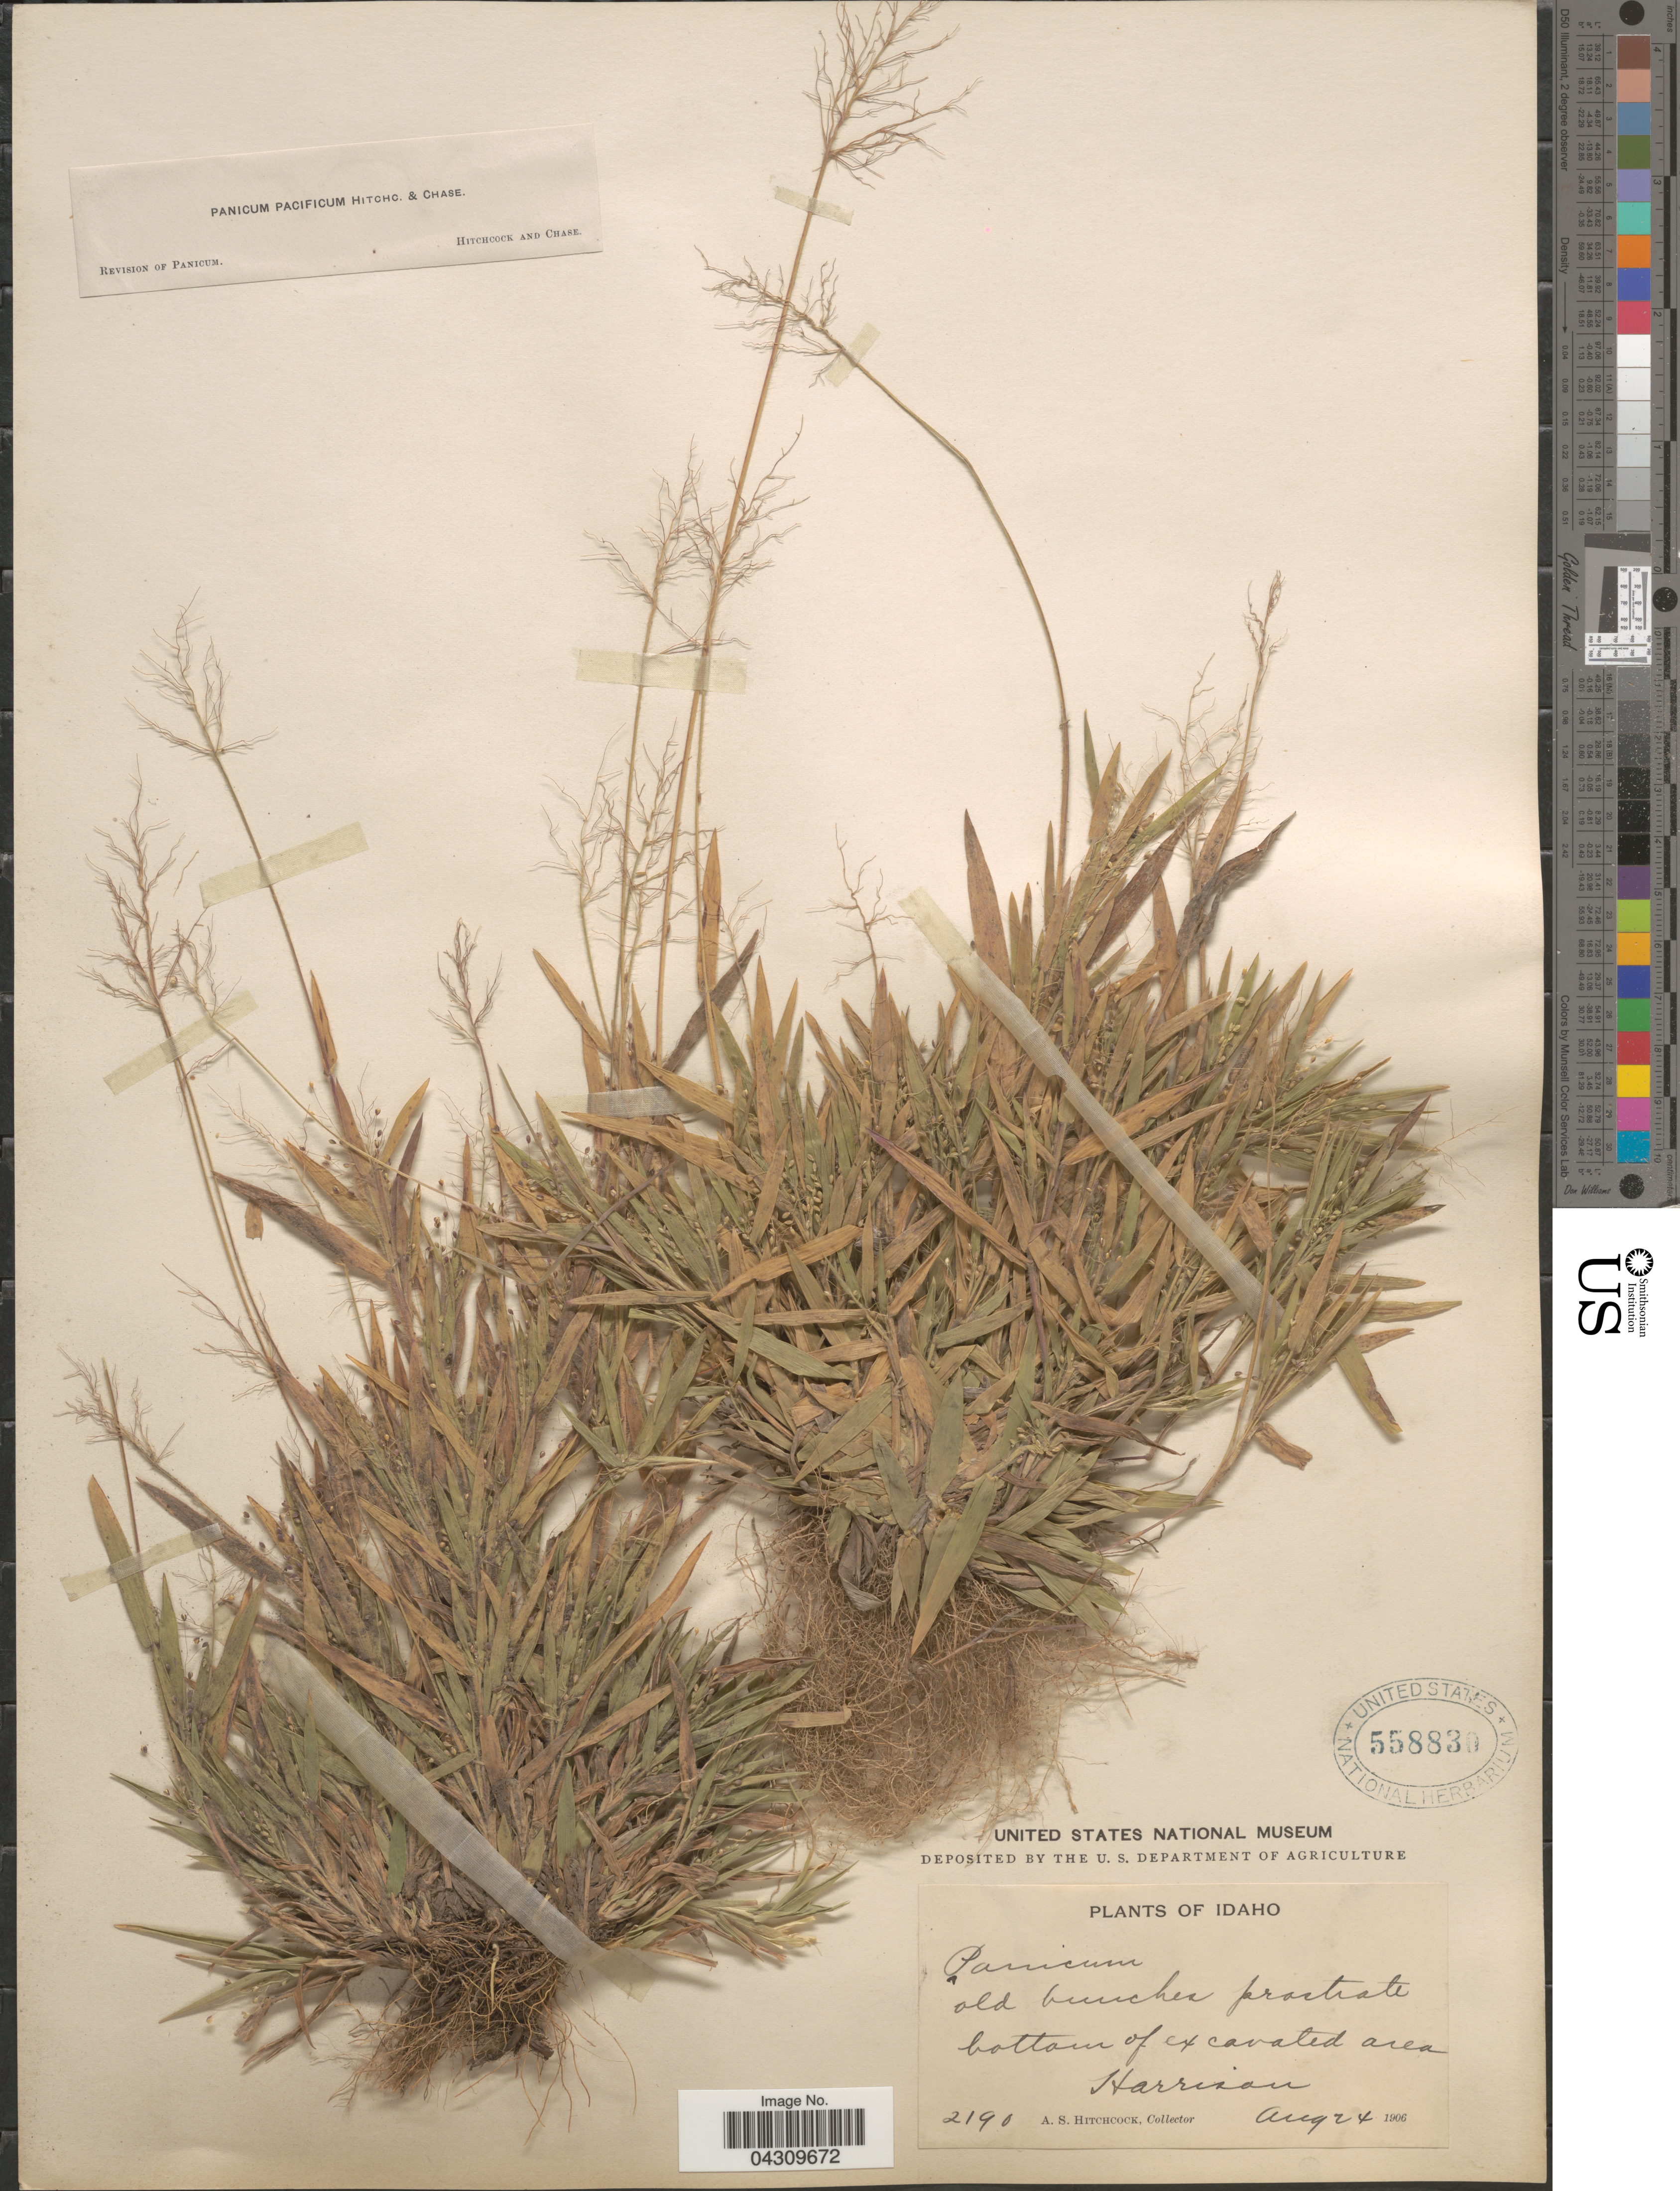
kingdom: Plantae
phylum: Tracheophyta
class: Liliopsida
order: Poales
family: Poaceae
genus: Dichanthelium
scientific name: Dichanthelium acuminatum var. acuminatum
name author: (Sw.) Gould & C.A. Clark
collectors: A. S. Hitchcock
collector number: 2190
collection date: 1906-08-24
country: United States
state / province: Idaho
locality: Old brunches prostate bottom of ex cavated area Harrison.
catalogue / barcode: US 558830